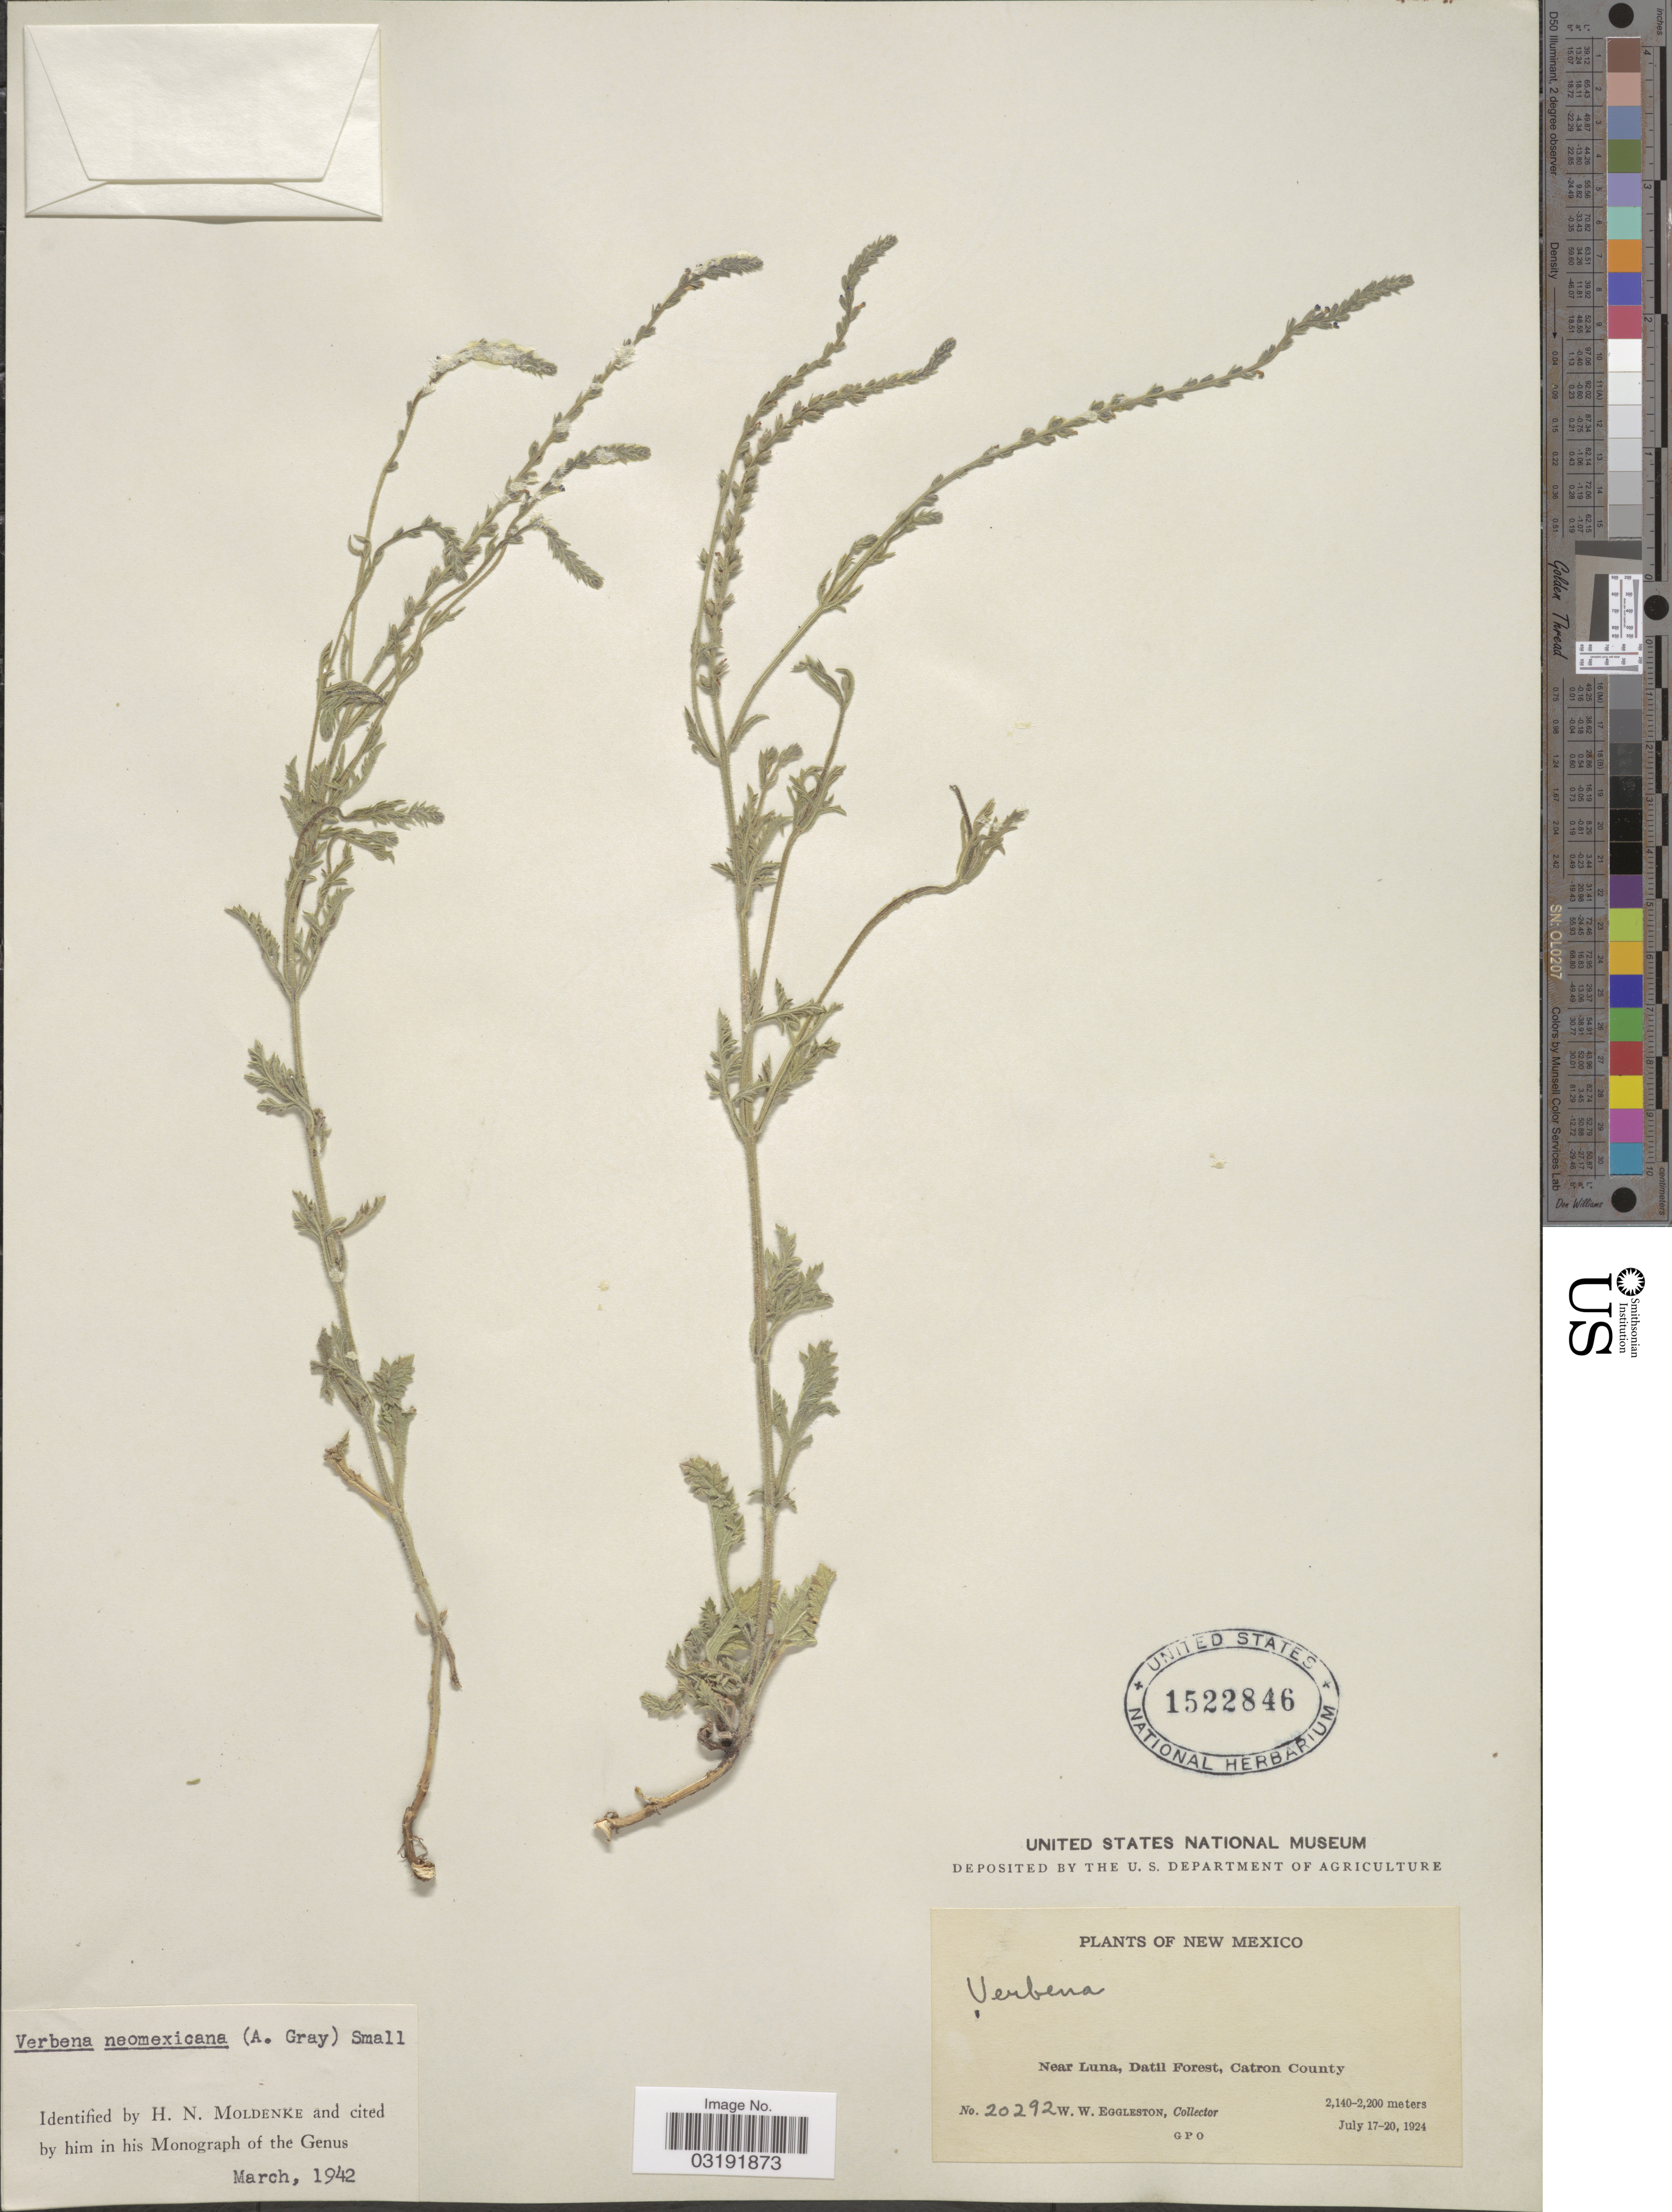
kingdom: Plantae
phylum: Tracheophyta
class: Magnoliopsida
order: Lamiales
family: Verbenaceae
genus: Verbena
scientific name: Verbena neomexicana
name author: (A. Gray) Small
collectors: W. W. Eggleston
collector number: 20292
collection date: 1924-07-17/1924-07-20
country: United States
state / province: New Mexico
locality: Near Luna, Datil Forest, Catron County.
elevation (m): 2140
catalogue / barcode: US 1522846